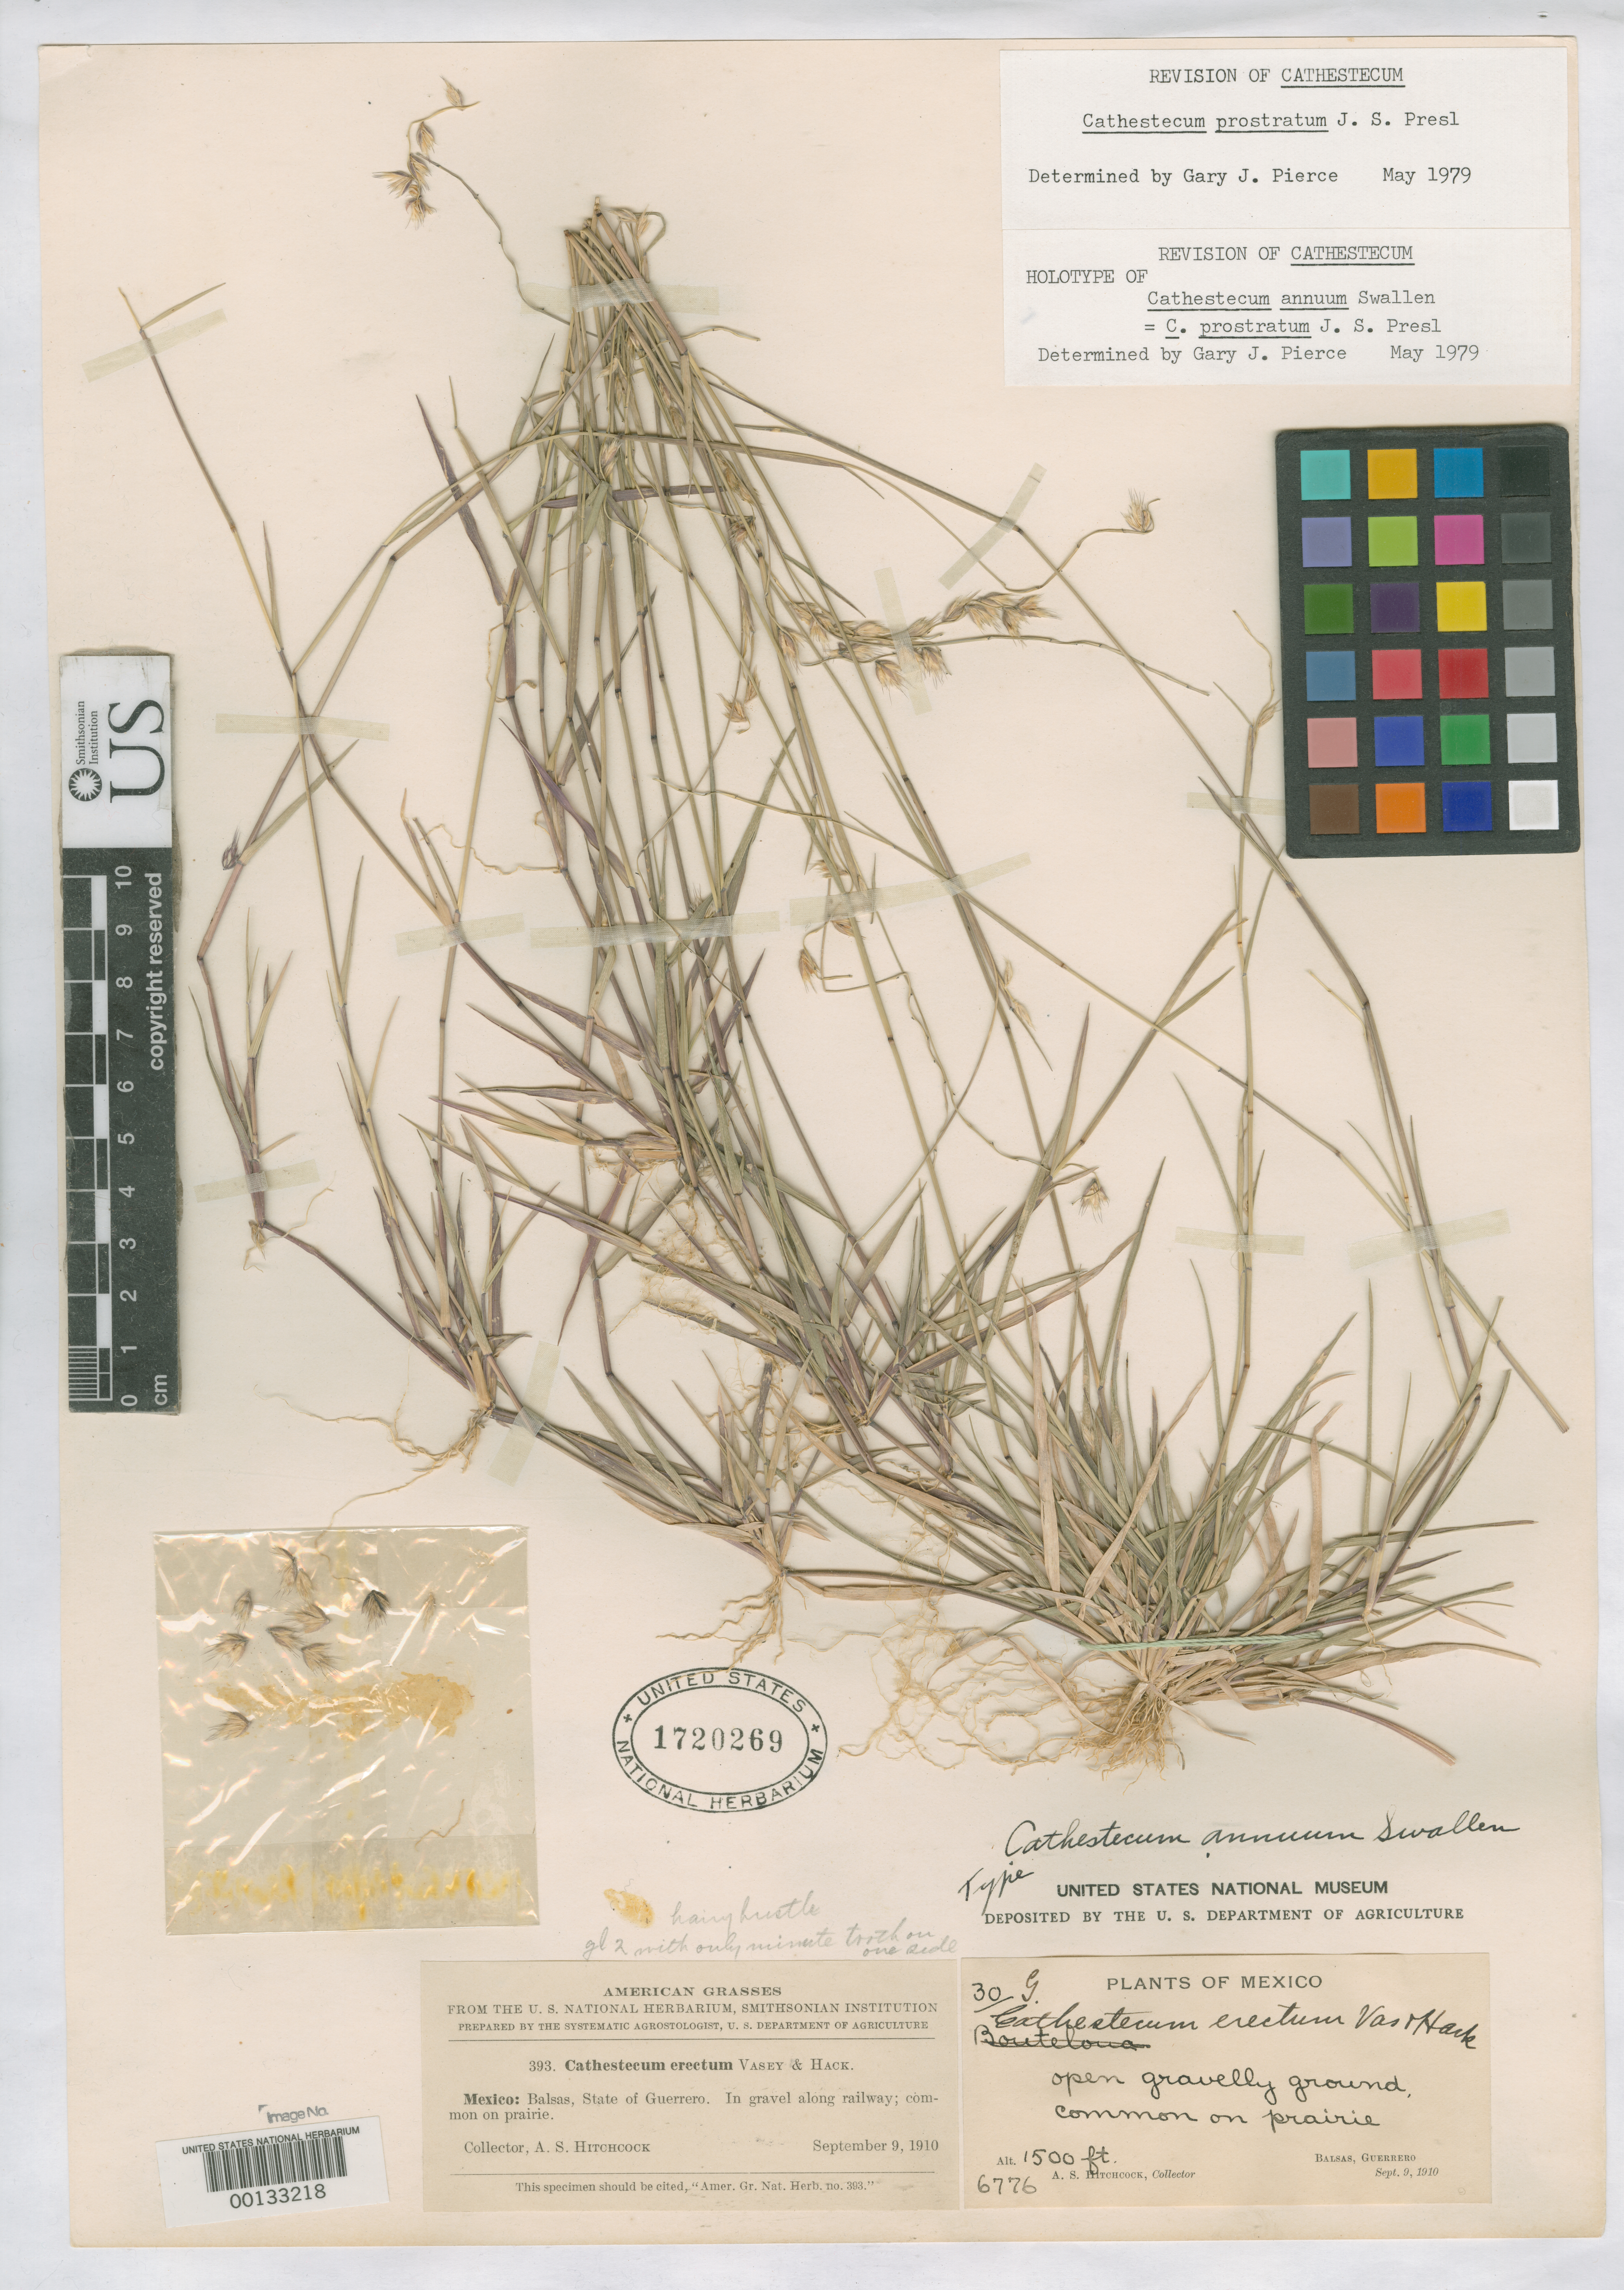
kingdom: Plantae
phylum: Tracheophyta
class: Liliopsida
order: Poales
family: Poaceae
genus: Cathestecum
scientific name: Cathestecum annuum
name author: Swallen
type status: Holotype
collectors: A. S. Hitchcock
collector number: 6776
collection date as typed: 09 Sep 1910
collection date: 1910-09-09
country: Mexico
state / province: Guerrero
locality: Balsas.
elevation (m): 457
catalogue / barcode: US 1720269